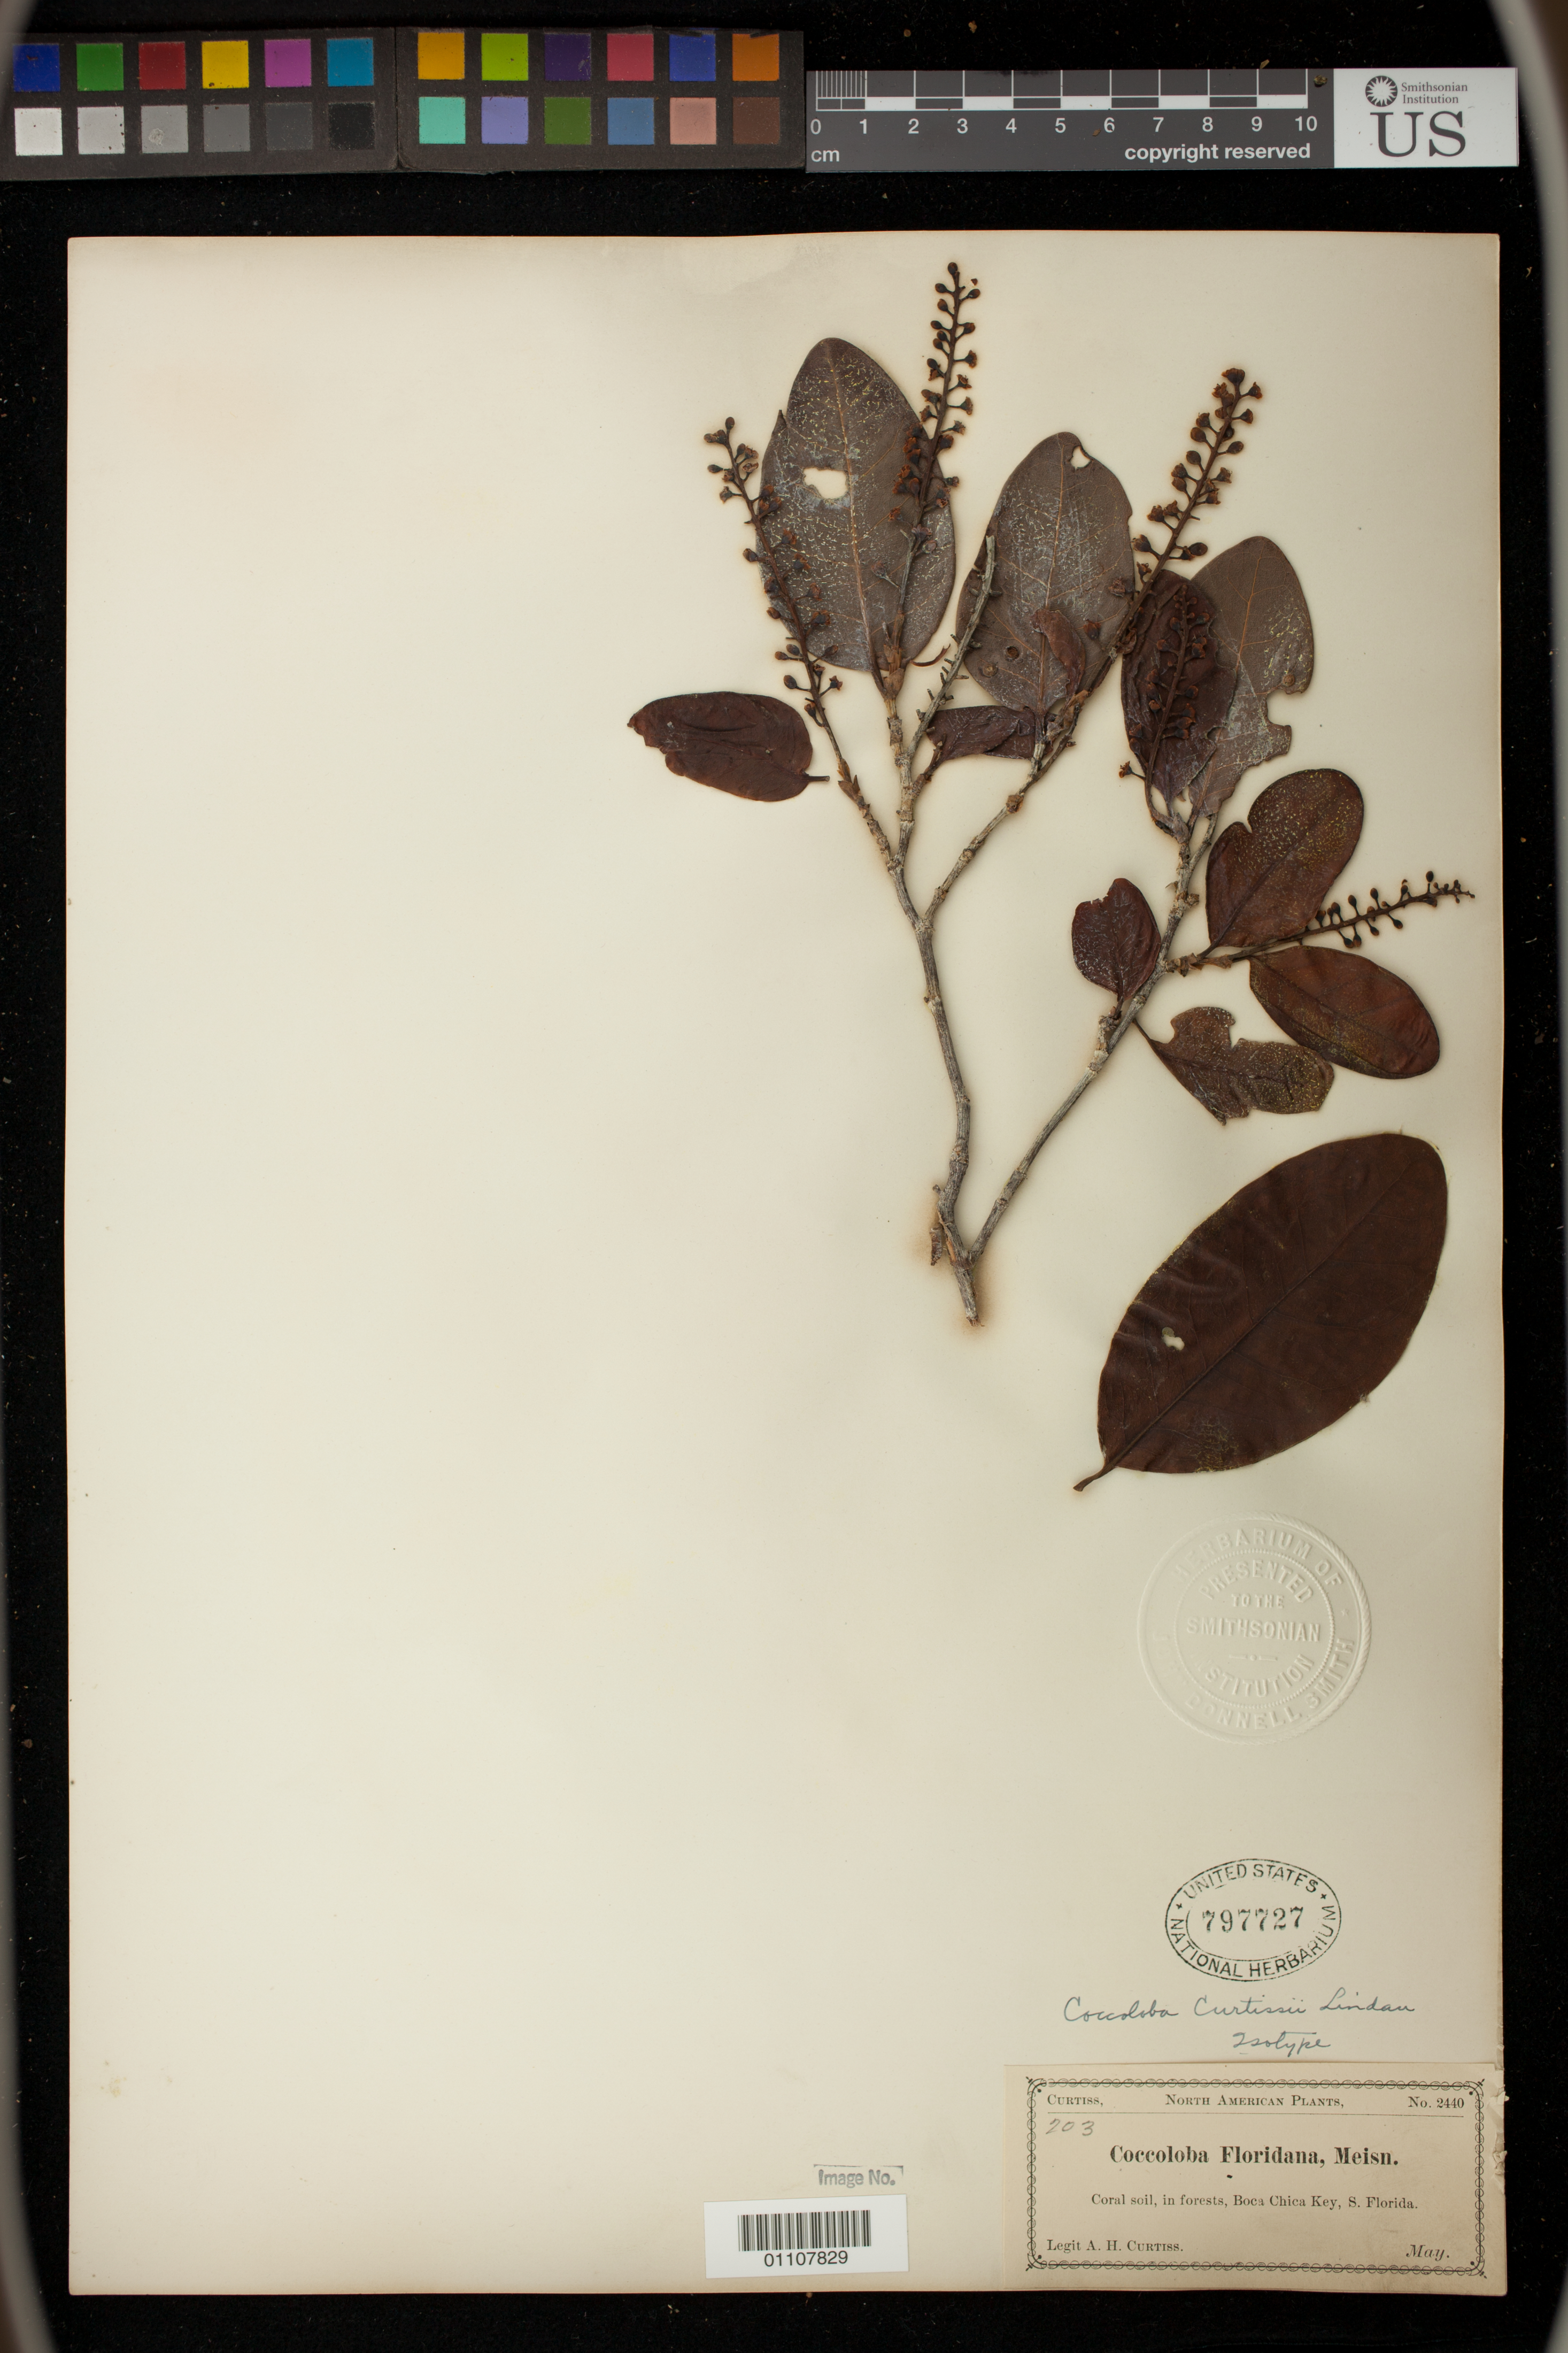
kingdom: Plantae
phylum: Tracheophyta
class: Magnoliopsida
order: Caryophyllales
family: Polygonaceae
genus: Coccoloba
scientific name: Coccoloba curtissii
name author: Lindau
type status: Syntype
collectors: A. H. Curtiss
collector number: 2440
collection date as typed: May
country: United States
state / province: Florida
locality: Boca Chica Key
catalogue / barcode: US 797727